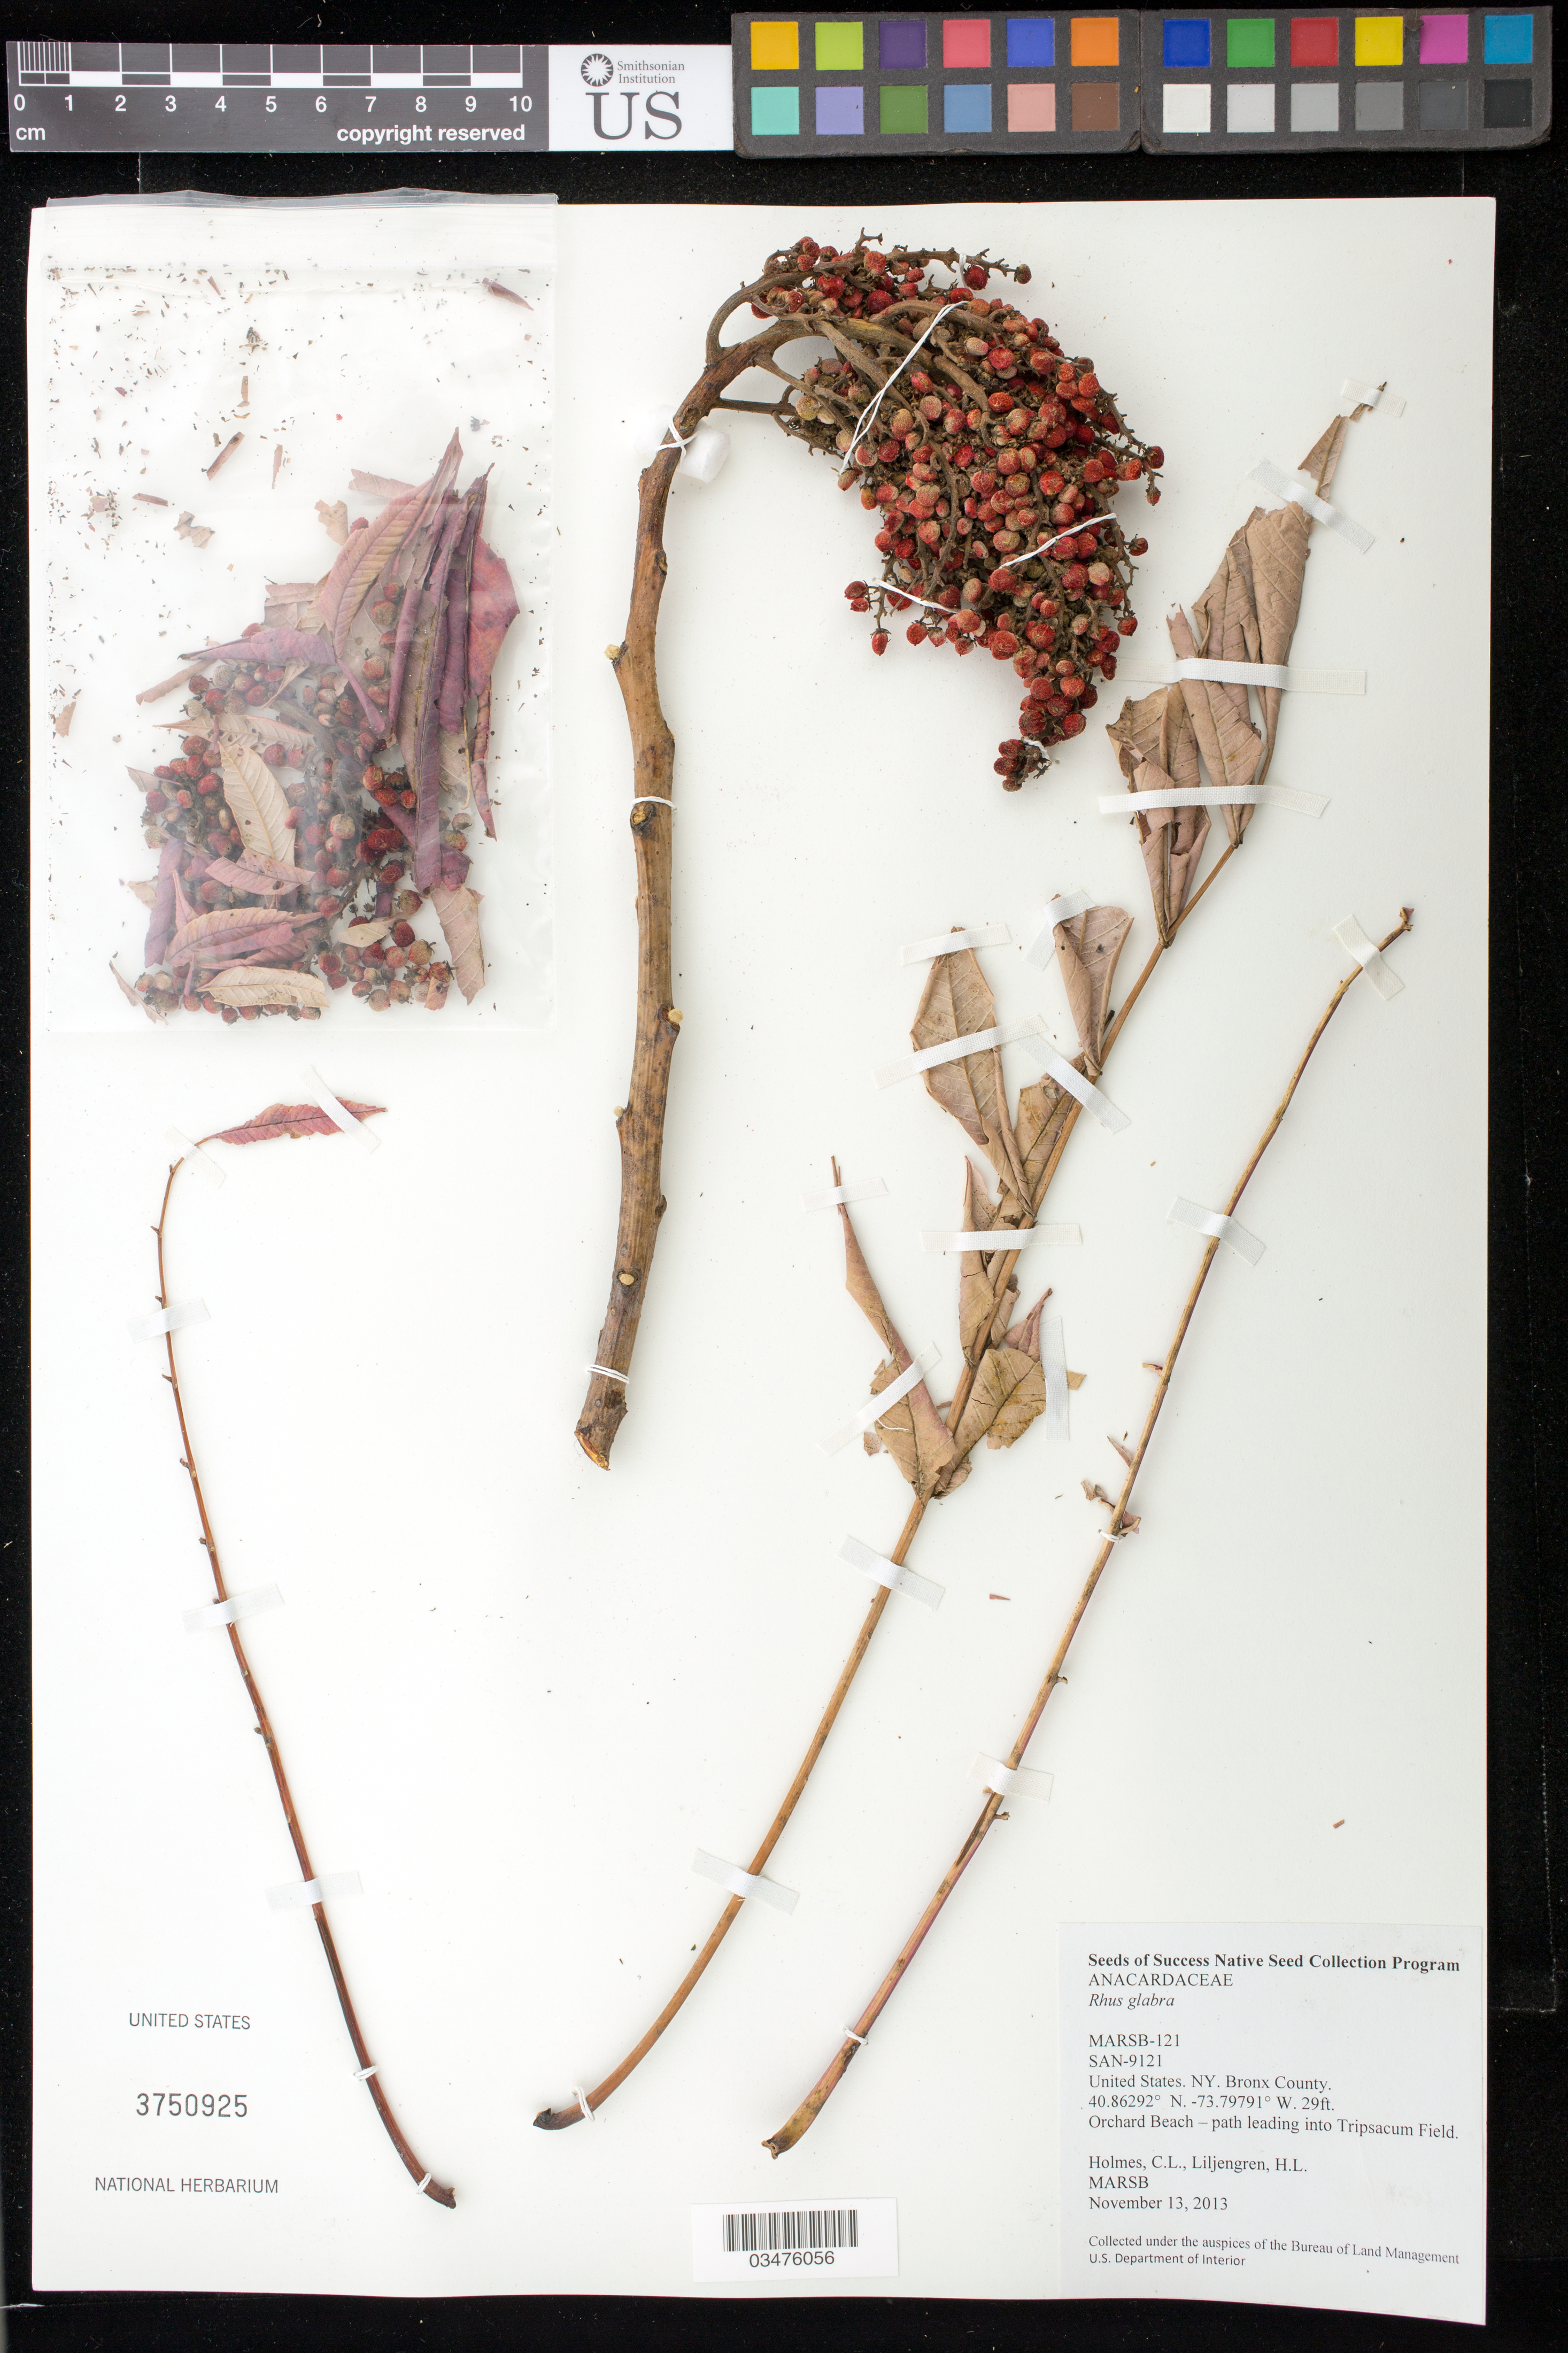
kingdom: Plantae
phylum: Tracheophyta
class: Magnoliopsida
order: Sapindales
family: Anacardiaceae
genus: Rhus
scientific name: Rhus glabra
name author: L.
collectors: C. Holmes & H. Liljengren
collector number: MARSB-121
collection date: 2013-11-13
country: United States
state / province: New York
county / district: Bronx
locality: Orchard Beach-Tripsacum Field.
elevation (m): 9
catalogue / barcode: US 3750925